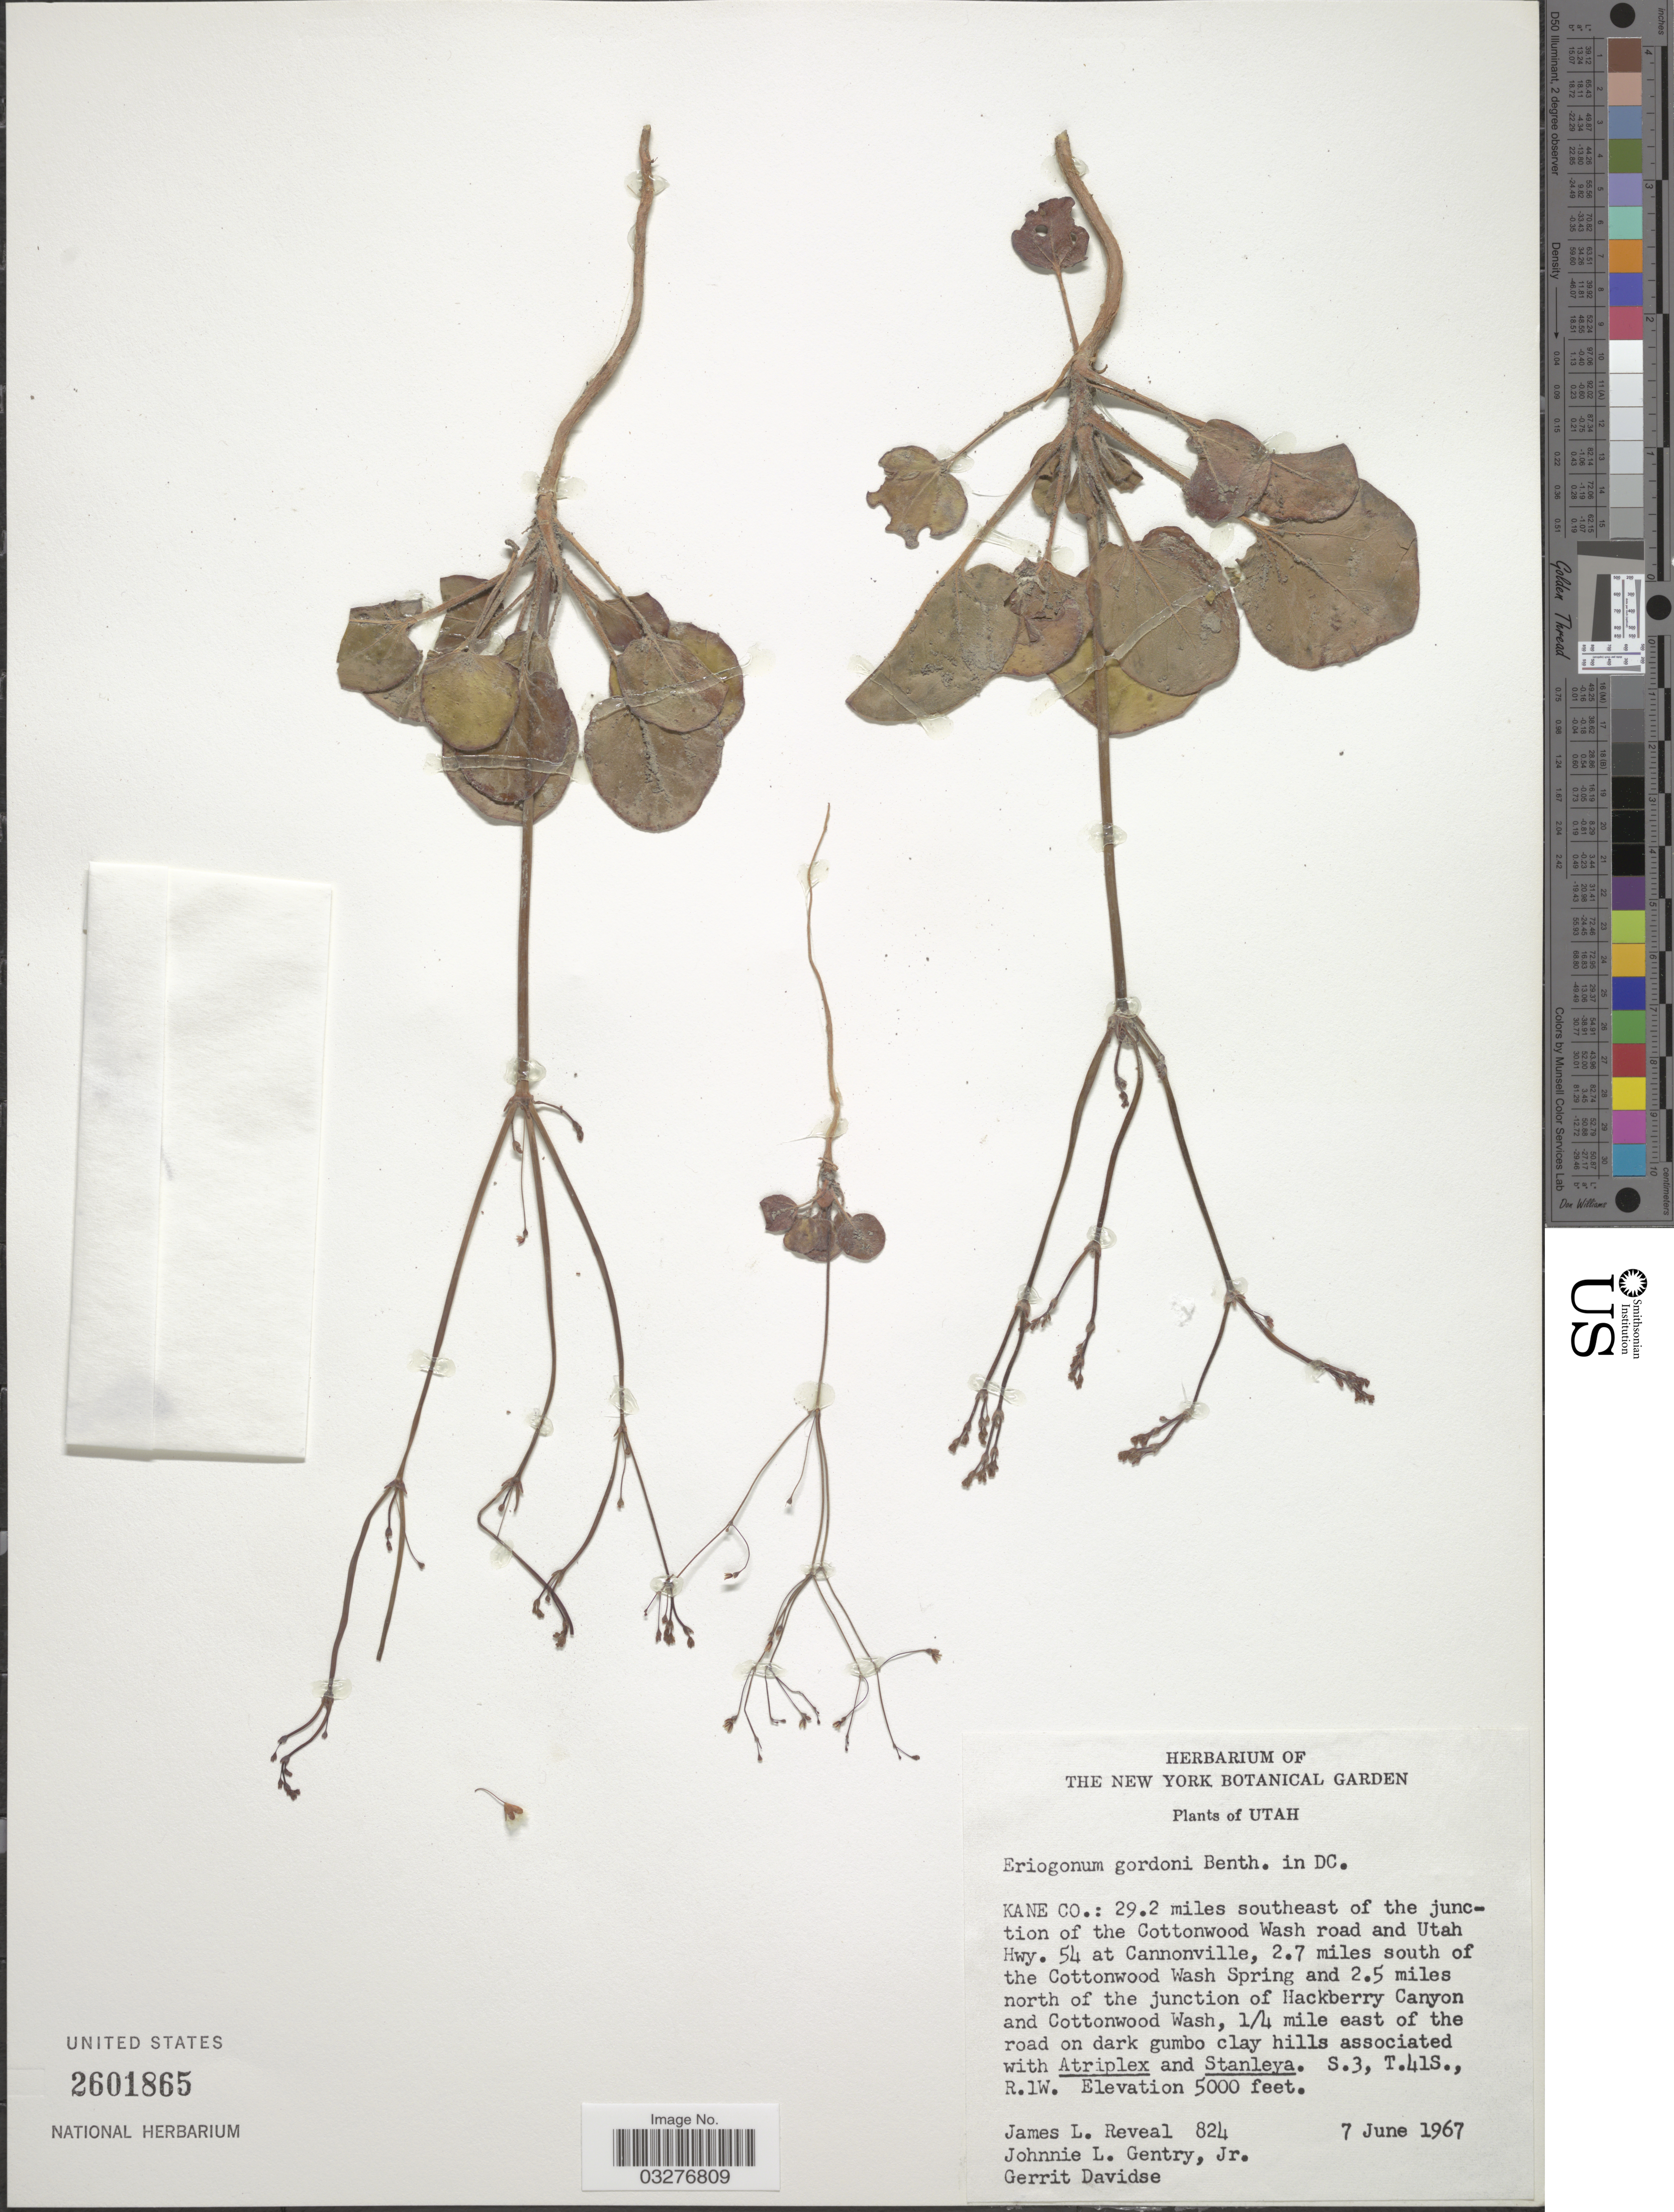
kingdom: Plantae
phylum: Tracheophyta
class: Magnoliopsida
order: Caryophyllales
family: Polygonaceae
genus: Eriogonum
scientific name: Eriogonum gordonii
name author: Benth.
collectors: J. L. Reveal, J. L. Gentry & G. Davidse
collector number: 824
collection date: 1967-06-07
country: United States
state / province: Utah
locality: Kane Co.: 29.2 miles southeast of the junction of the Cottonwood Wash road and Utah Hwy. 54 at Cannonville, 2.7 miles south of the Cottonwood Wash Spring and 2.5 miles north of the junction of Hackberry Canyon and Cottonwood Wash, 1/4 mile east of the road. S3, T41S, R1W.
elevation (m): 1524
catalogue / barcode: US 2601865